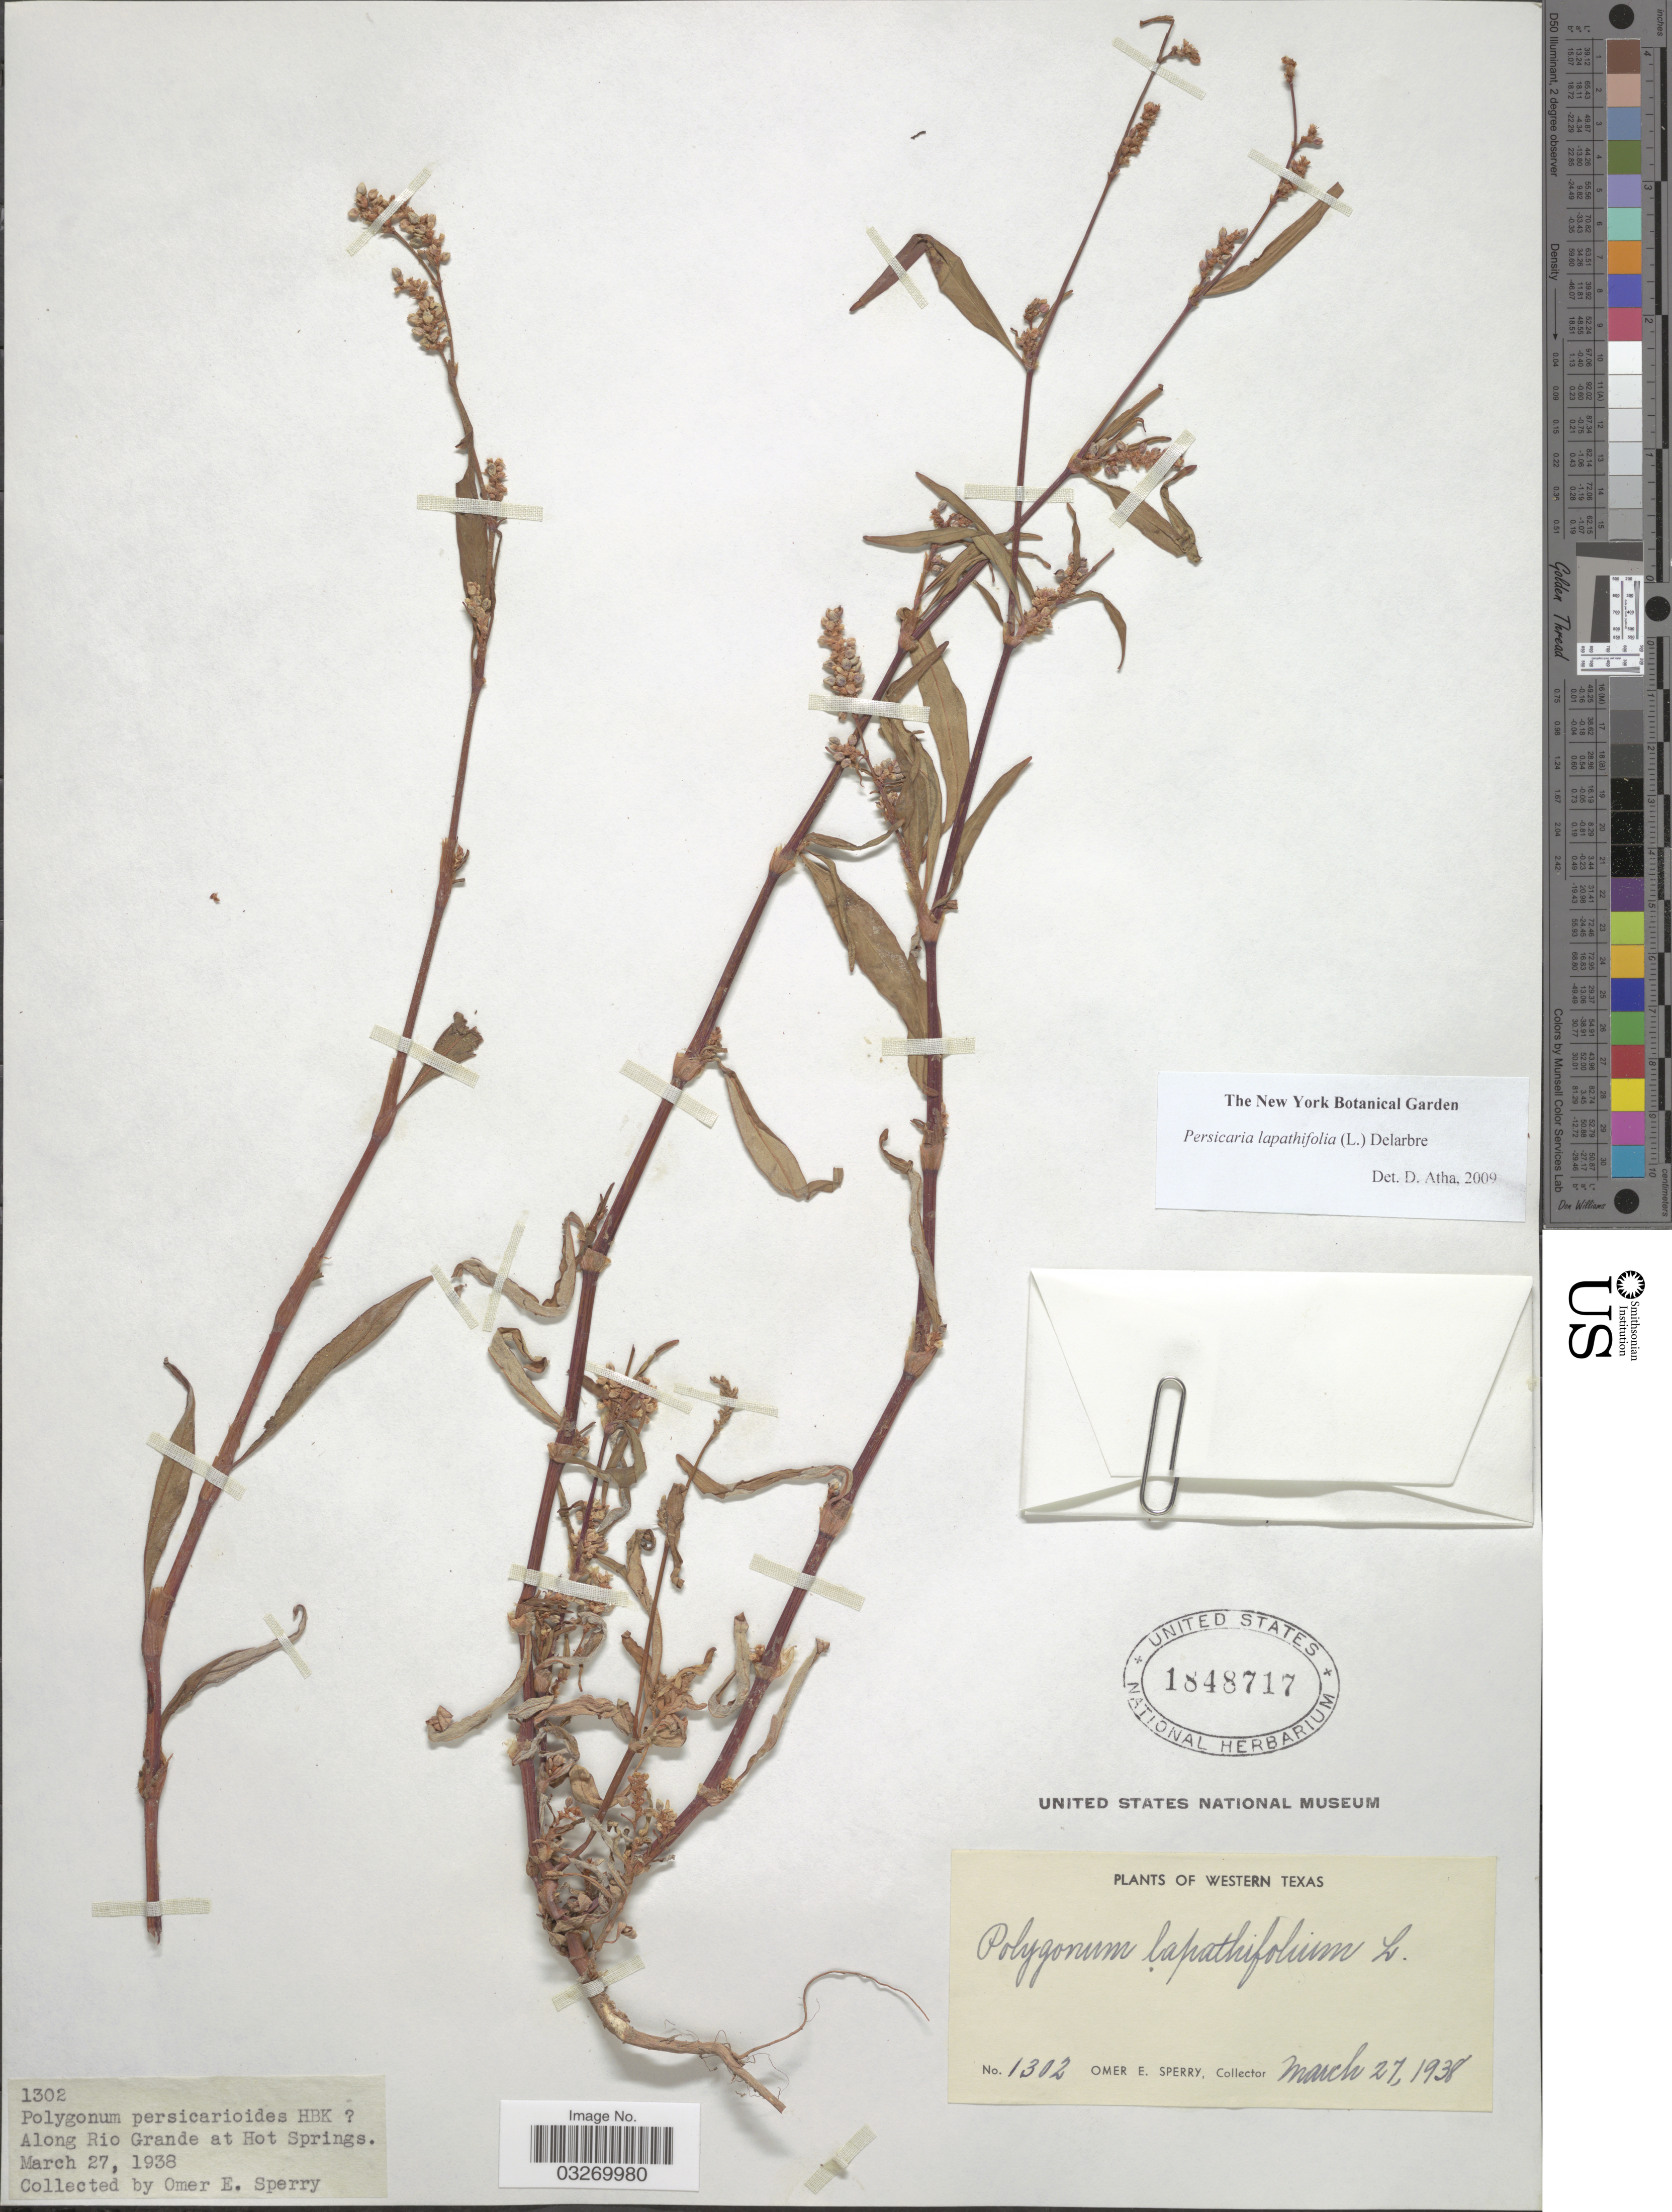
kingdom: Plantae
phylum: Tracheophyta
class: Magnoliopsida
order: Caryophyllales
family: Polygonaceae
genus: Persicaria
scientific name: Persicaria lapathifolia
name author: (L.) Delarbre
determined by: Atha, D. E.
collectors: O. E. Sperry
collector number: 1302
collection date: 1938-03-27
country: United States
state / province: Texas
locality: Western Texas. Along Rio Grande at Hot Springs.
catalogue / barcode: US 1848717